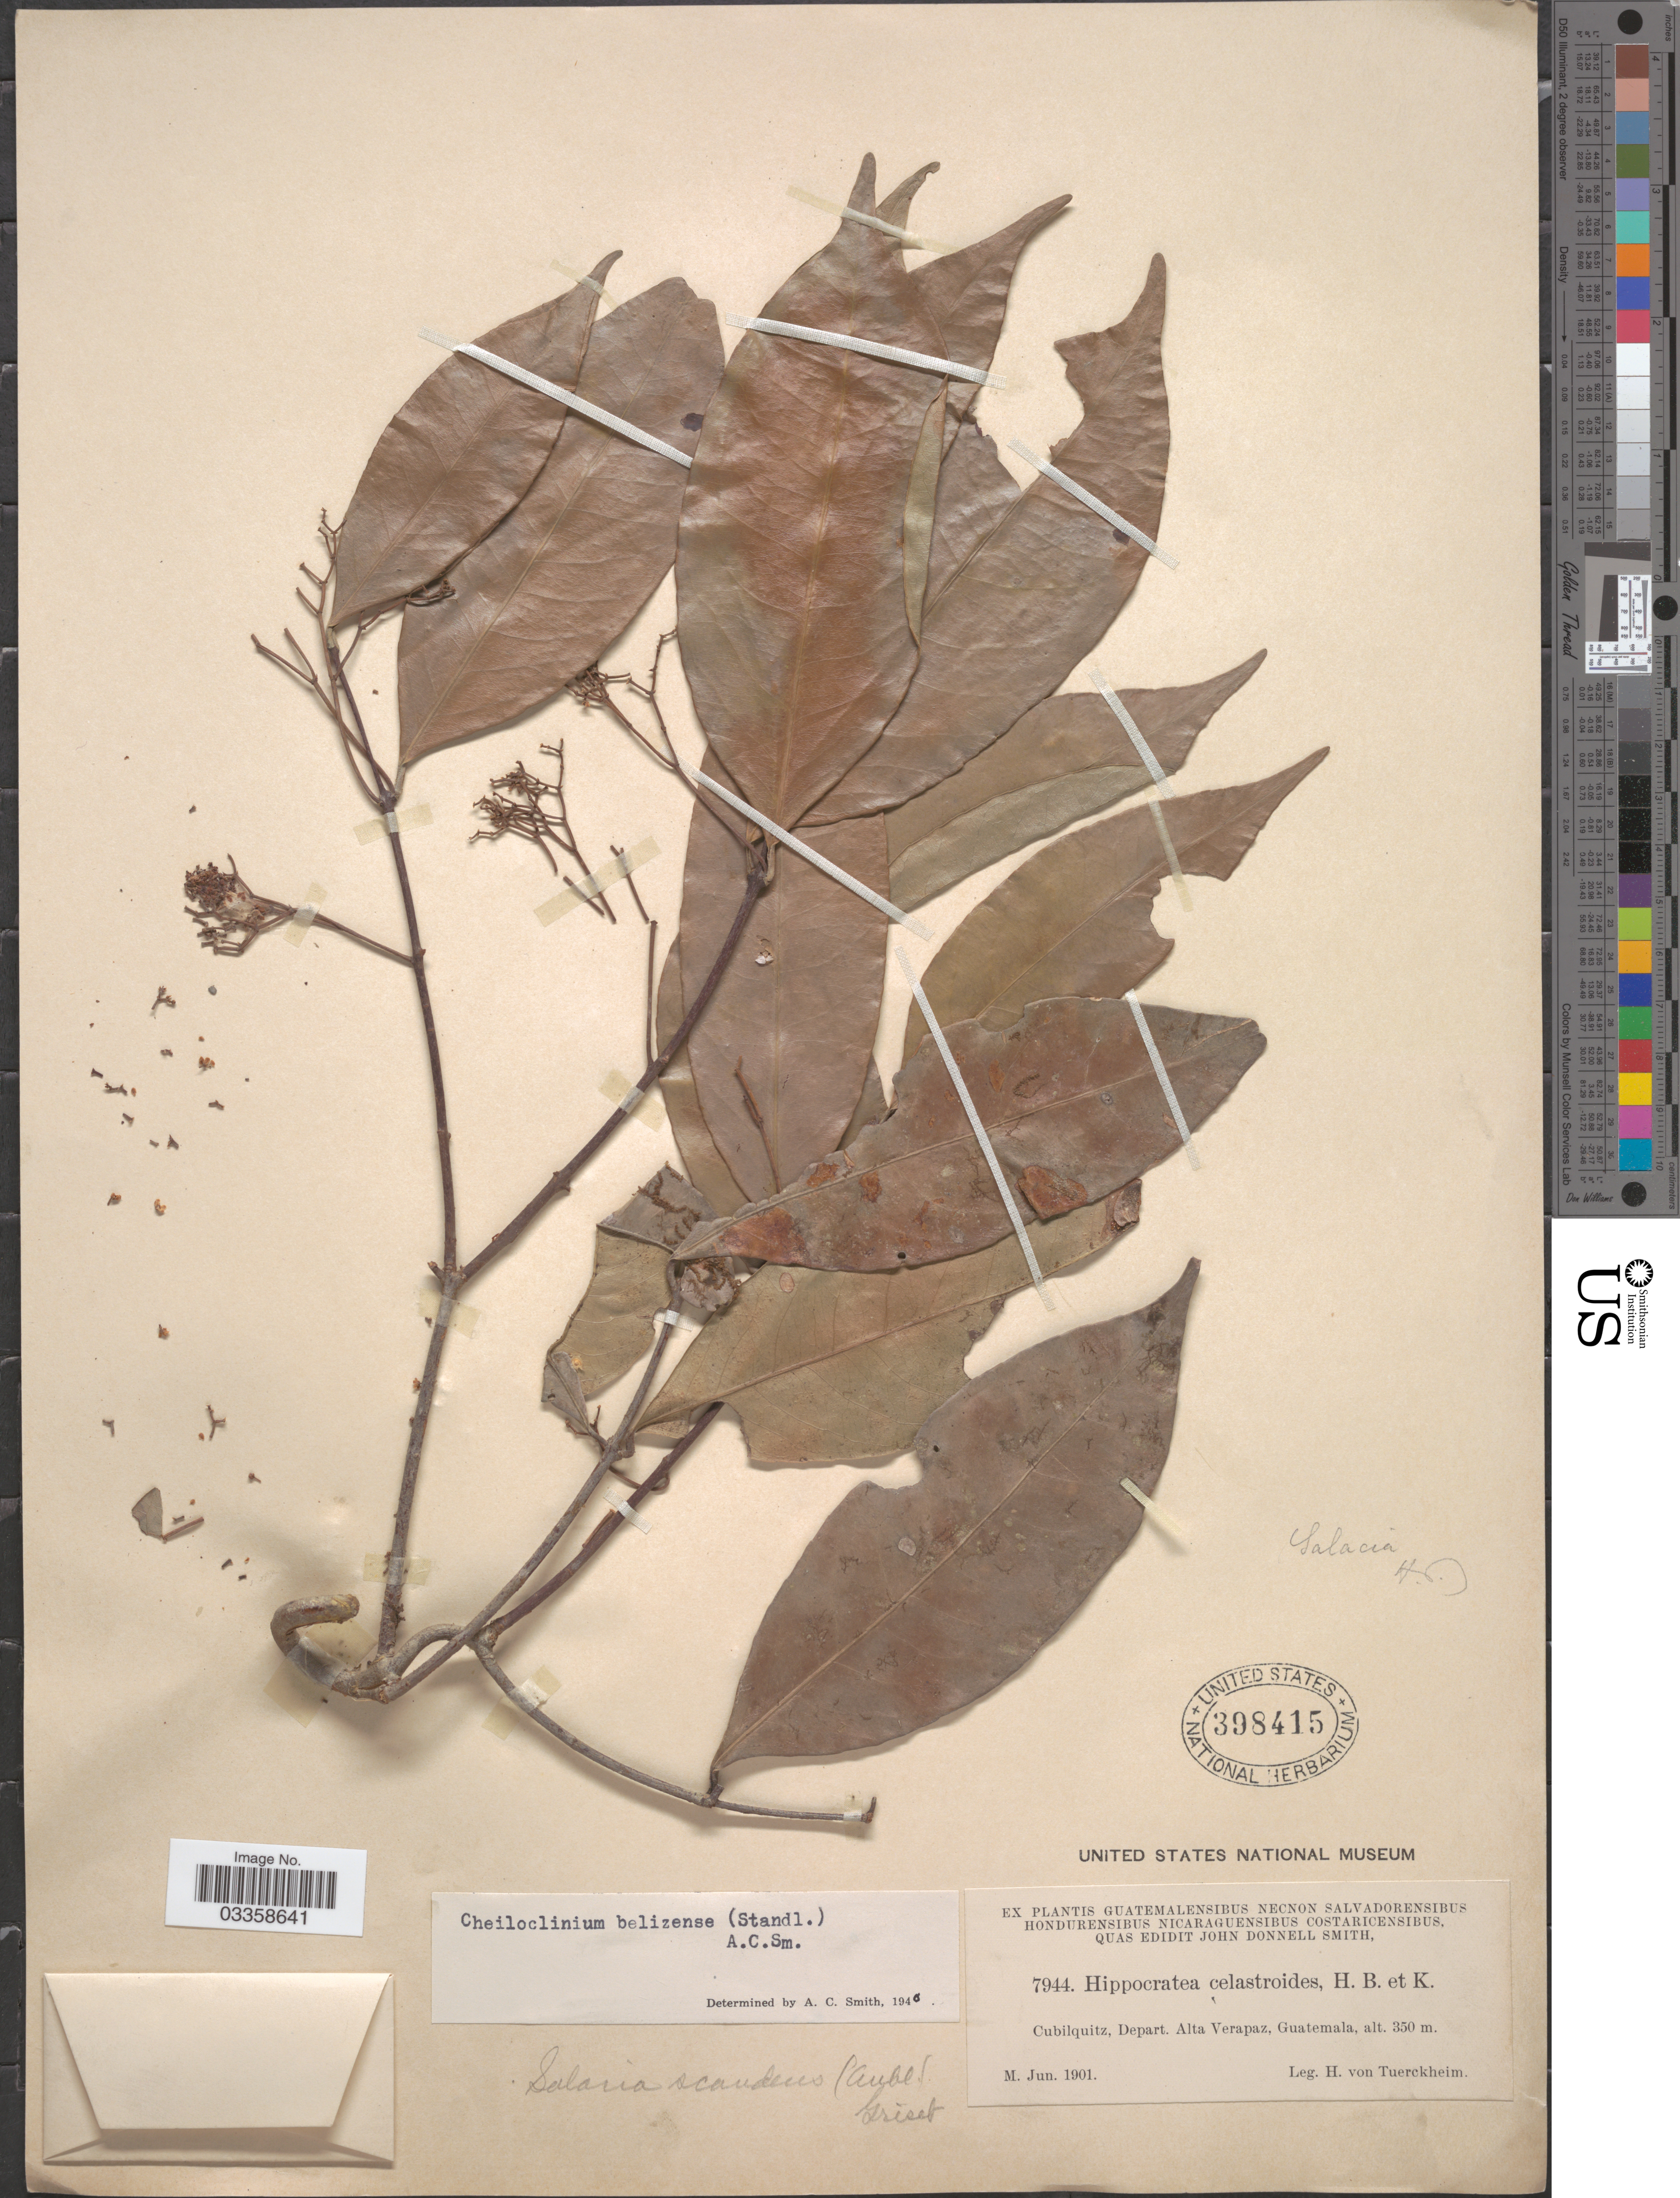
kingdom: Plantae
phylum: Tracheophyta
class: Magnoliopsida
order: Celastrales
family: Celastraceae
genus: Cheiloclinium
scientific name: Cheiloclinium belizense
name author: (Standl.) A.C. Sm.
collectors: H. von Tuerckheim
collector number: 7944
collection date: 1901-06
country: Guatemala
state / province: Alta Verapaz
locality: Cubilquitz, Depart. Alta Verapaz.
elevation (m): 350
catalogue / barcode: US 398415